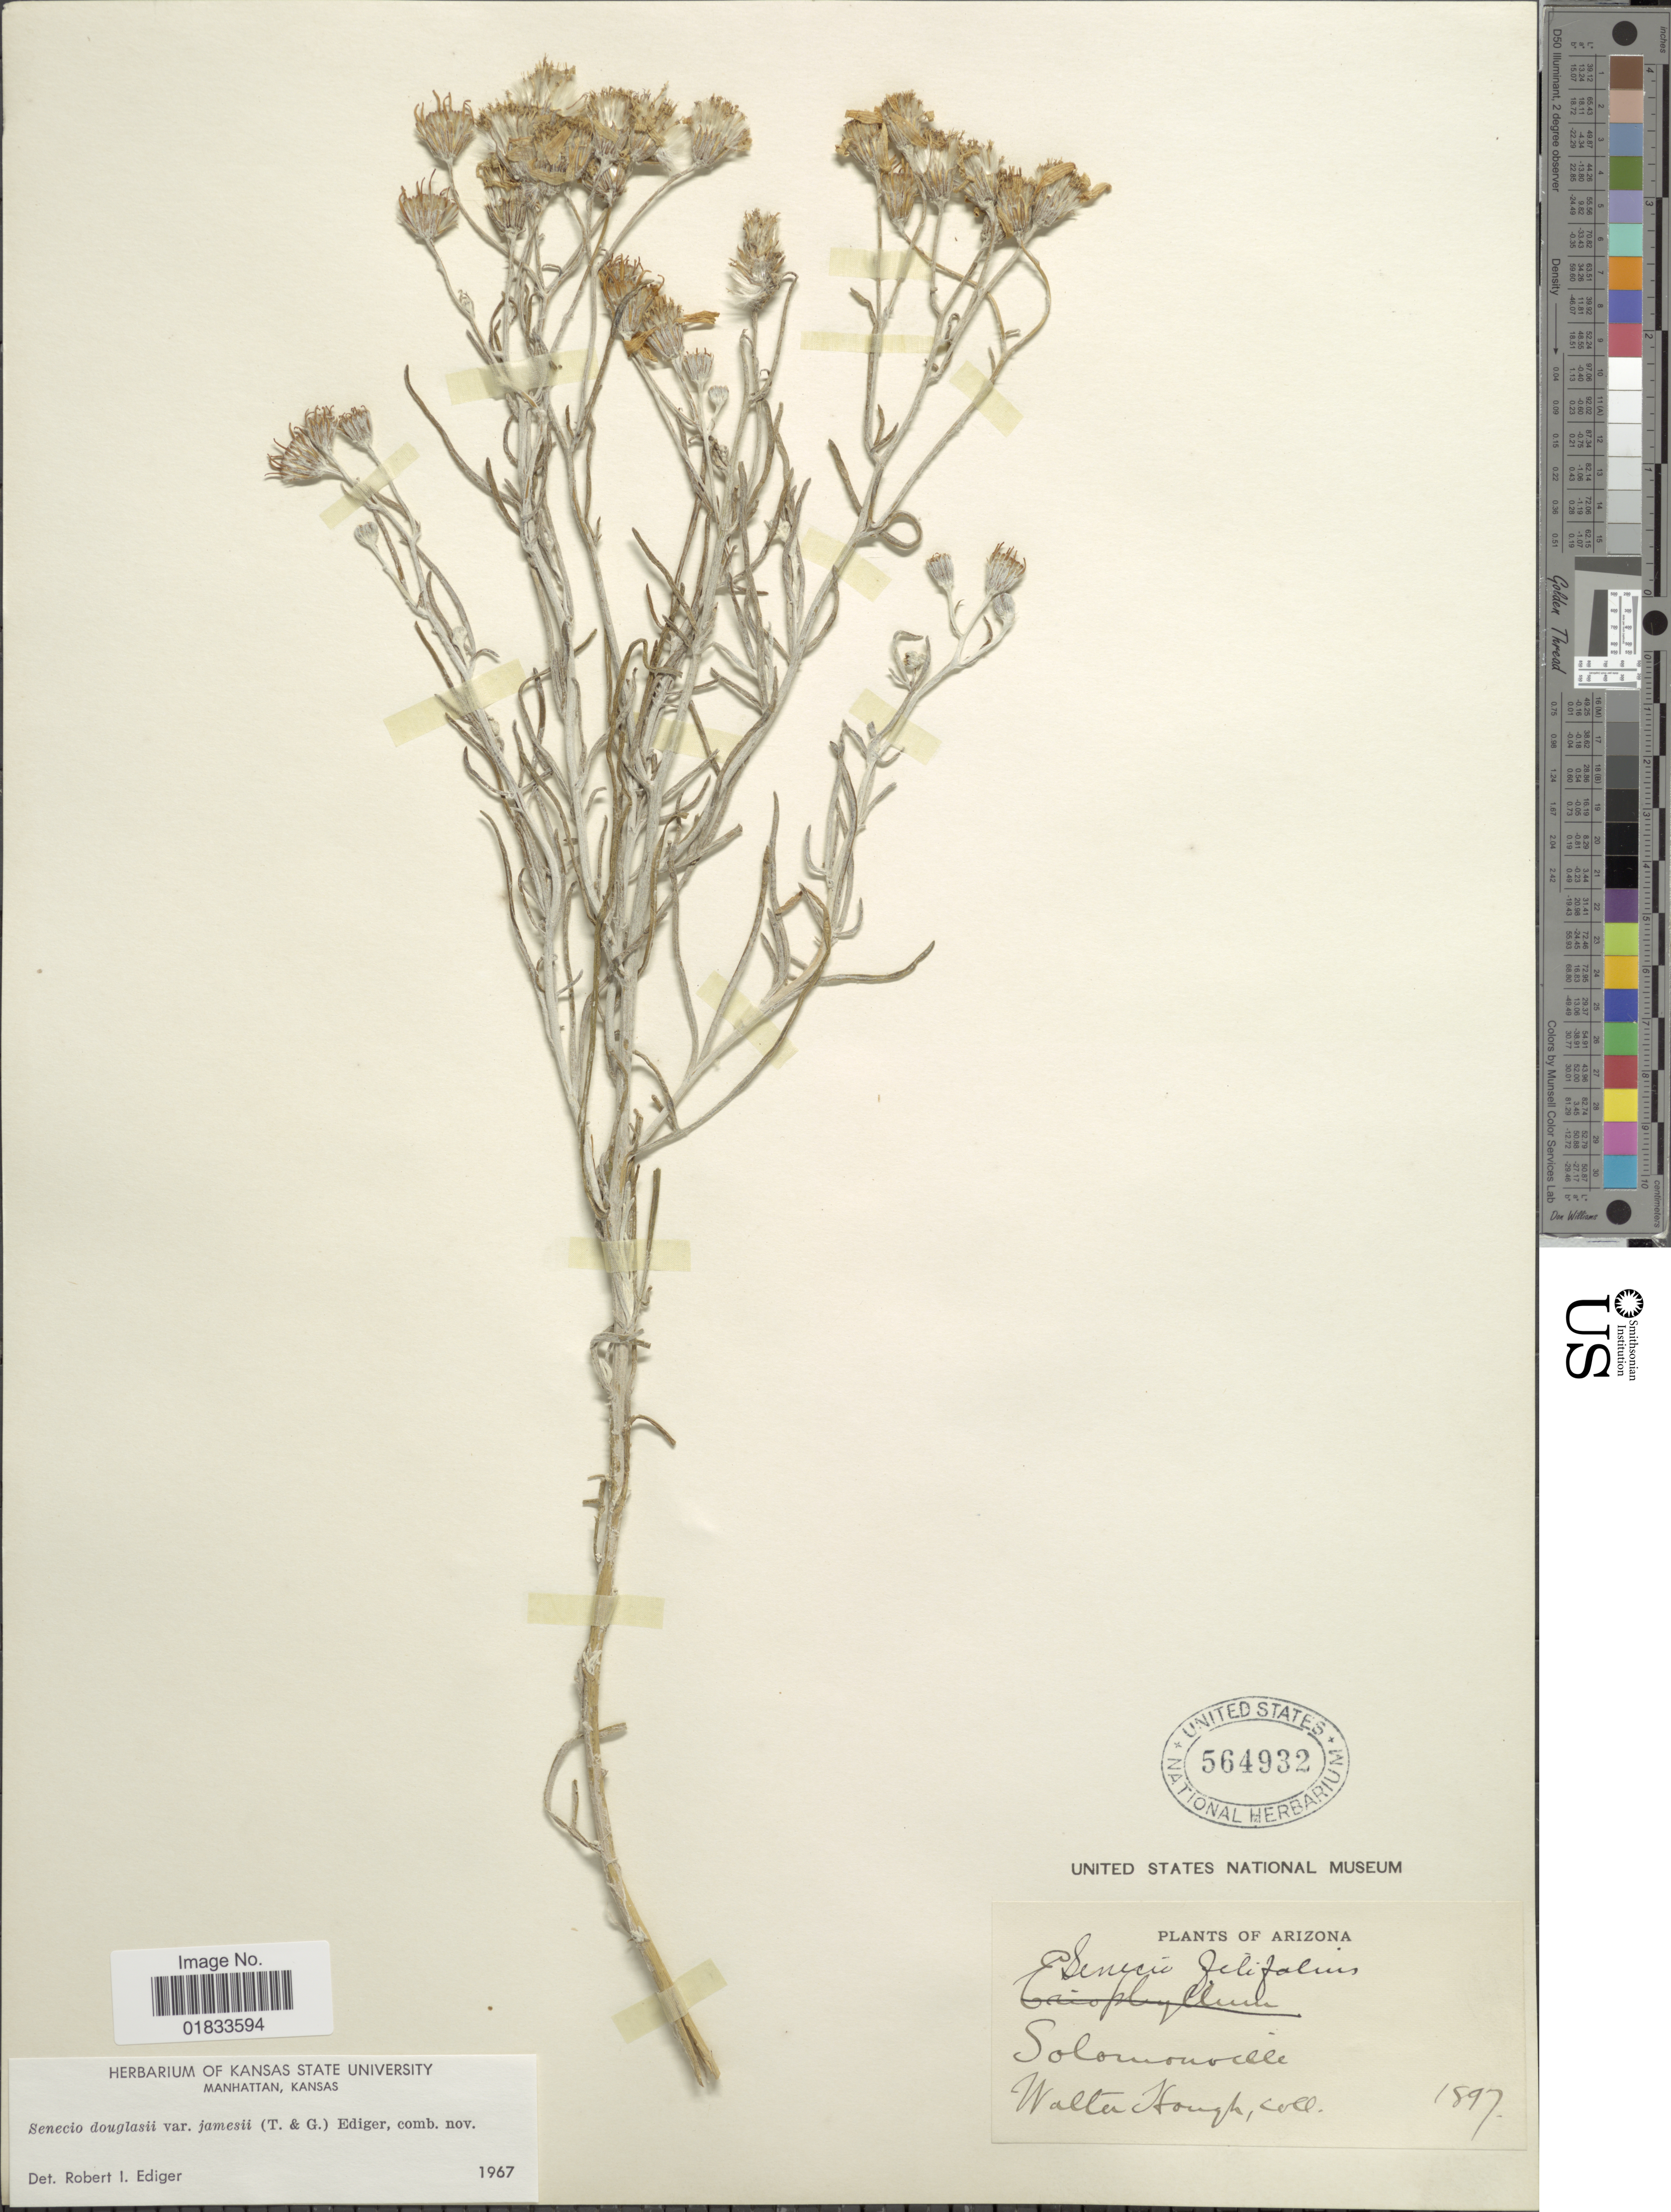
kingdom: Plantae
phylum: Tracheophyta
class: Magnoliopsida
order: Asterales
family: Asteraceae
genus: Senecio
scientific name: Senecio flaccidus var. flaccidus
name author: Less.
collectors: W. Hough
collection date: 1897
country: United States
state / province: Arizona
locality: Solomonville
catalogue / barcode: US 564932